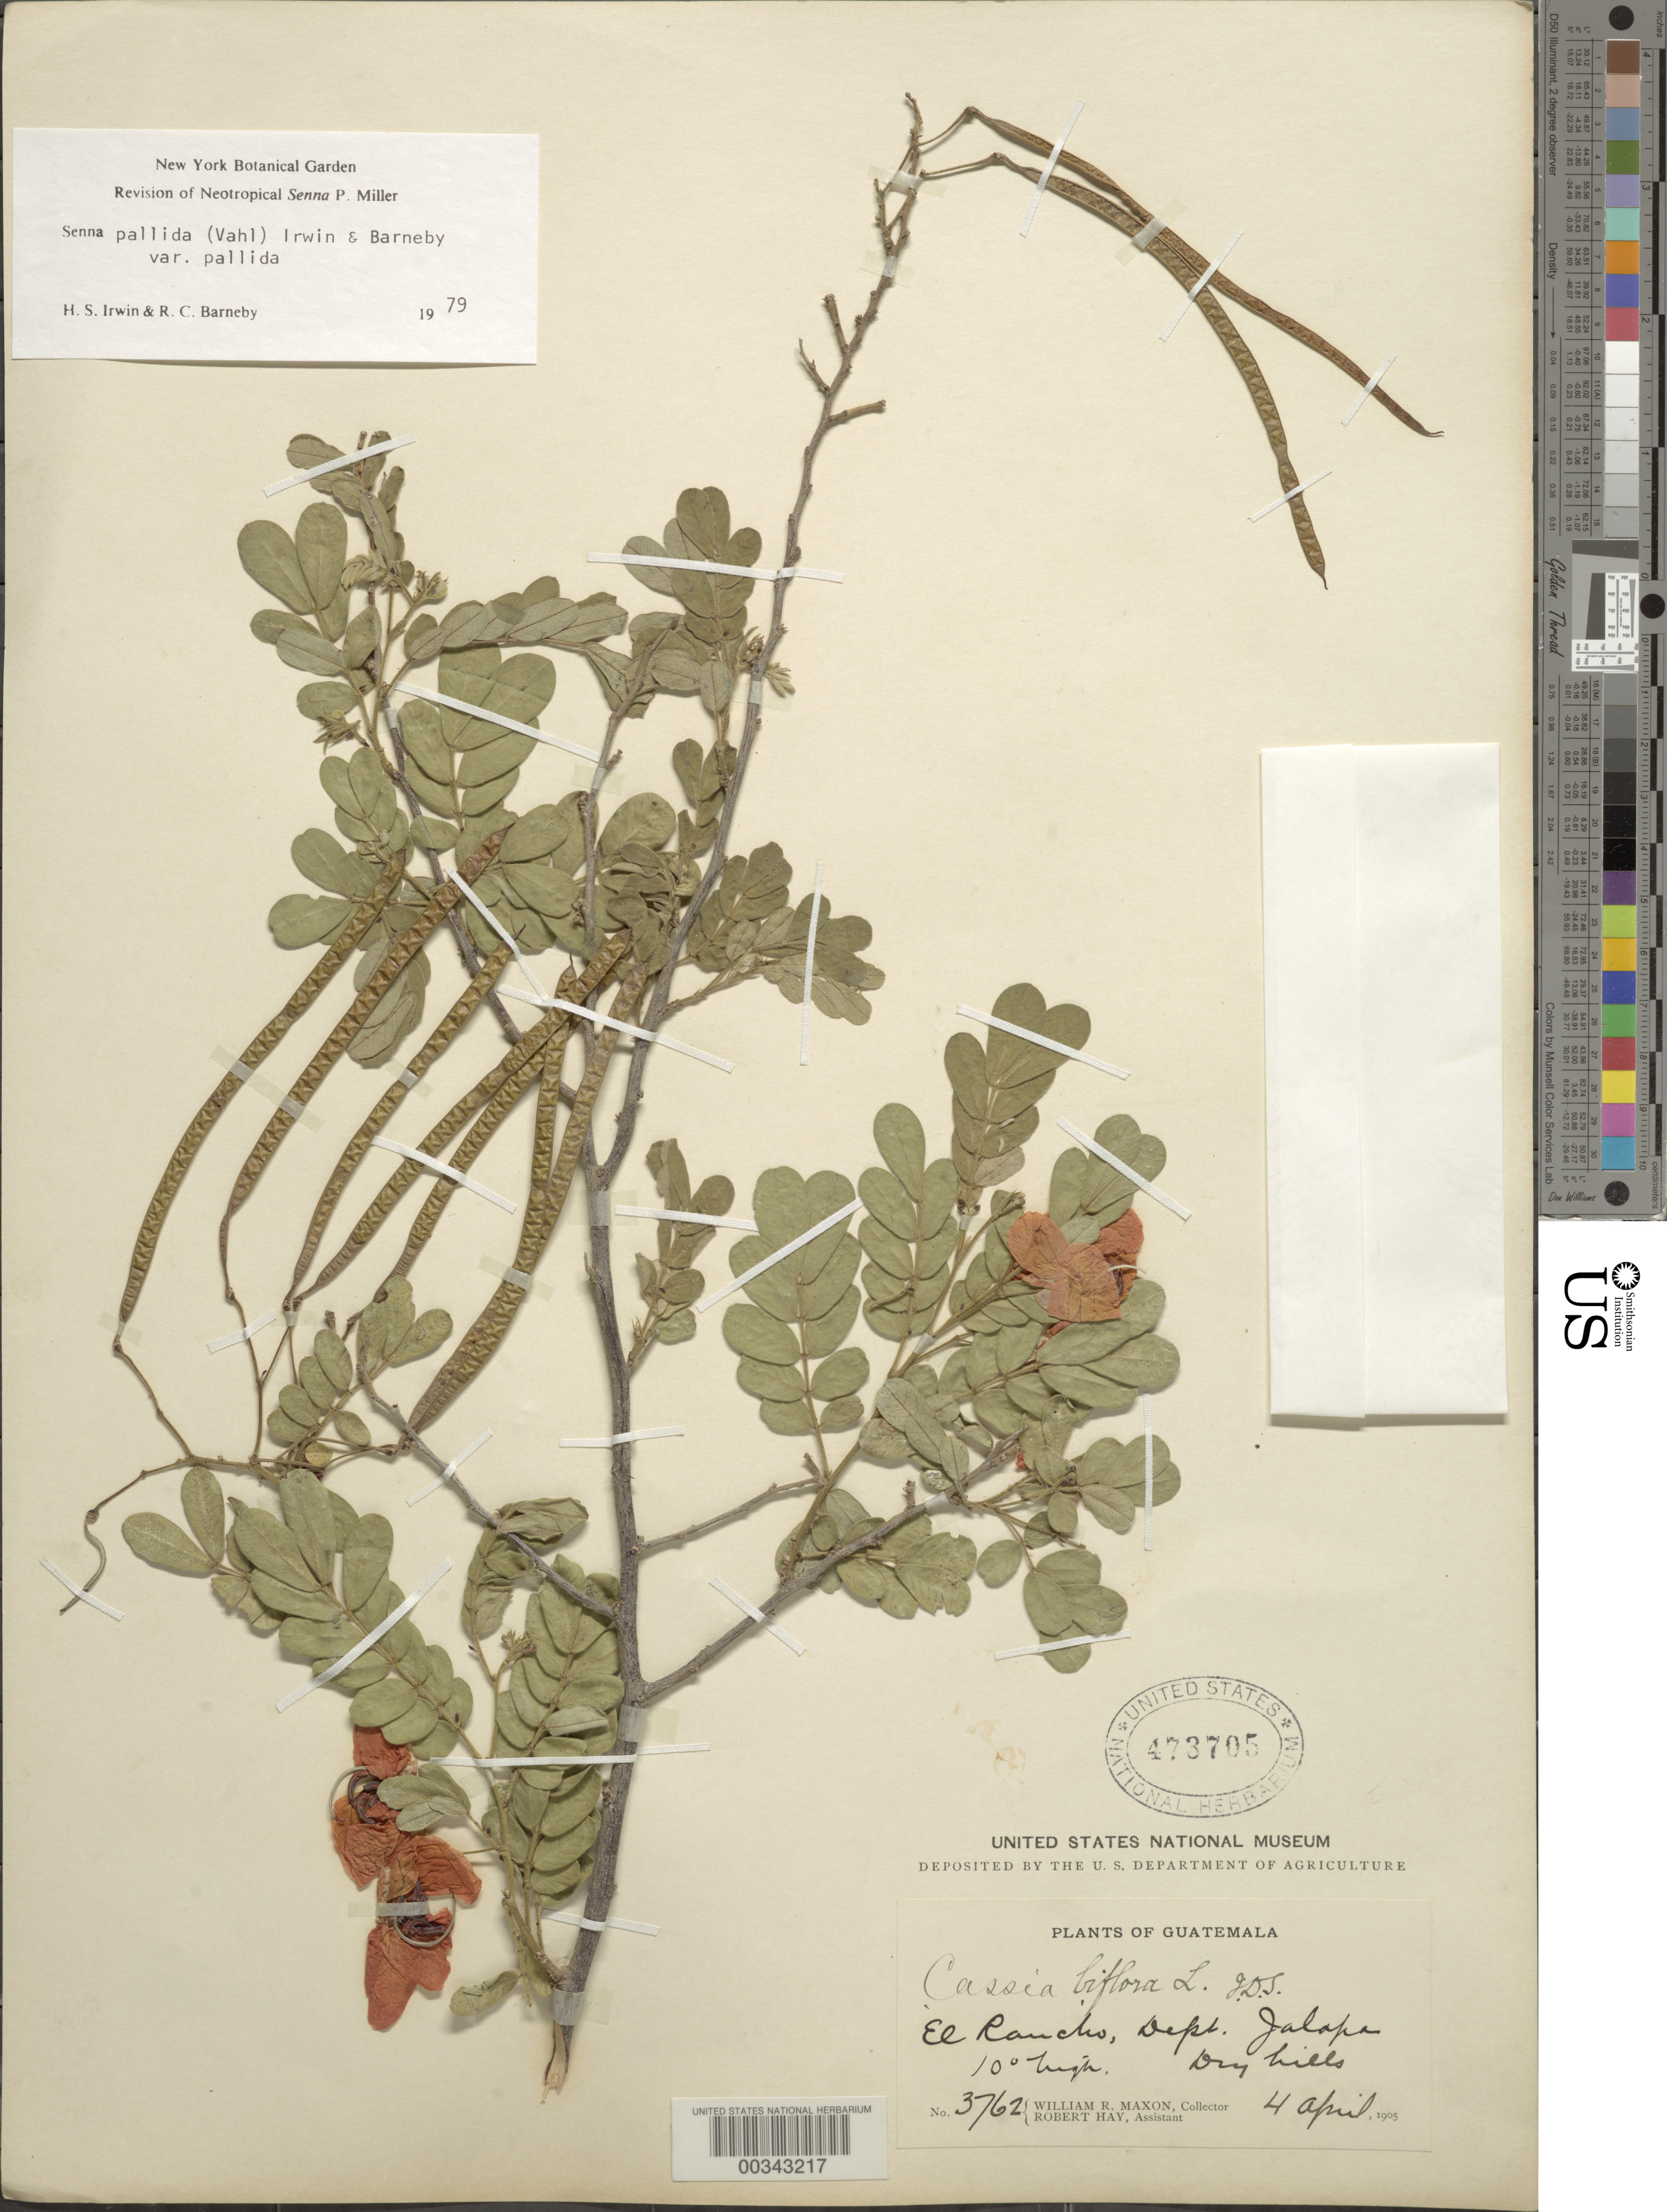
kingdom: Plantae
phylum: Tracheophyta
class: Magnoliopsida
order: Fabales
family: Fabaceae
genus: Senna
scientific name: Senna pallida var. pallida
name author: (Vahl) H.S. Irwin & Barneby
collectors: W. R. Maxon & R. H. Hay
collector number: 3762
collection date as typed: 04 Apr 1905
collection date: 1905-04-04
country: Guatemala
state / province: Jalapa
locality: El Rancho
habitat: Dry hills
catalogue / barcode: US 473705